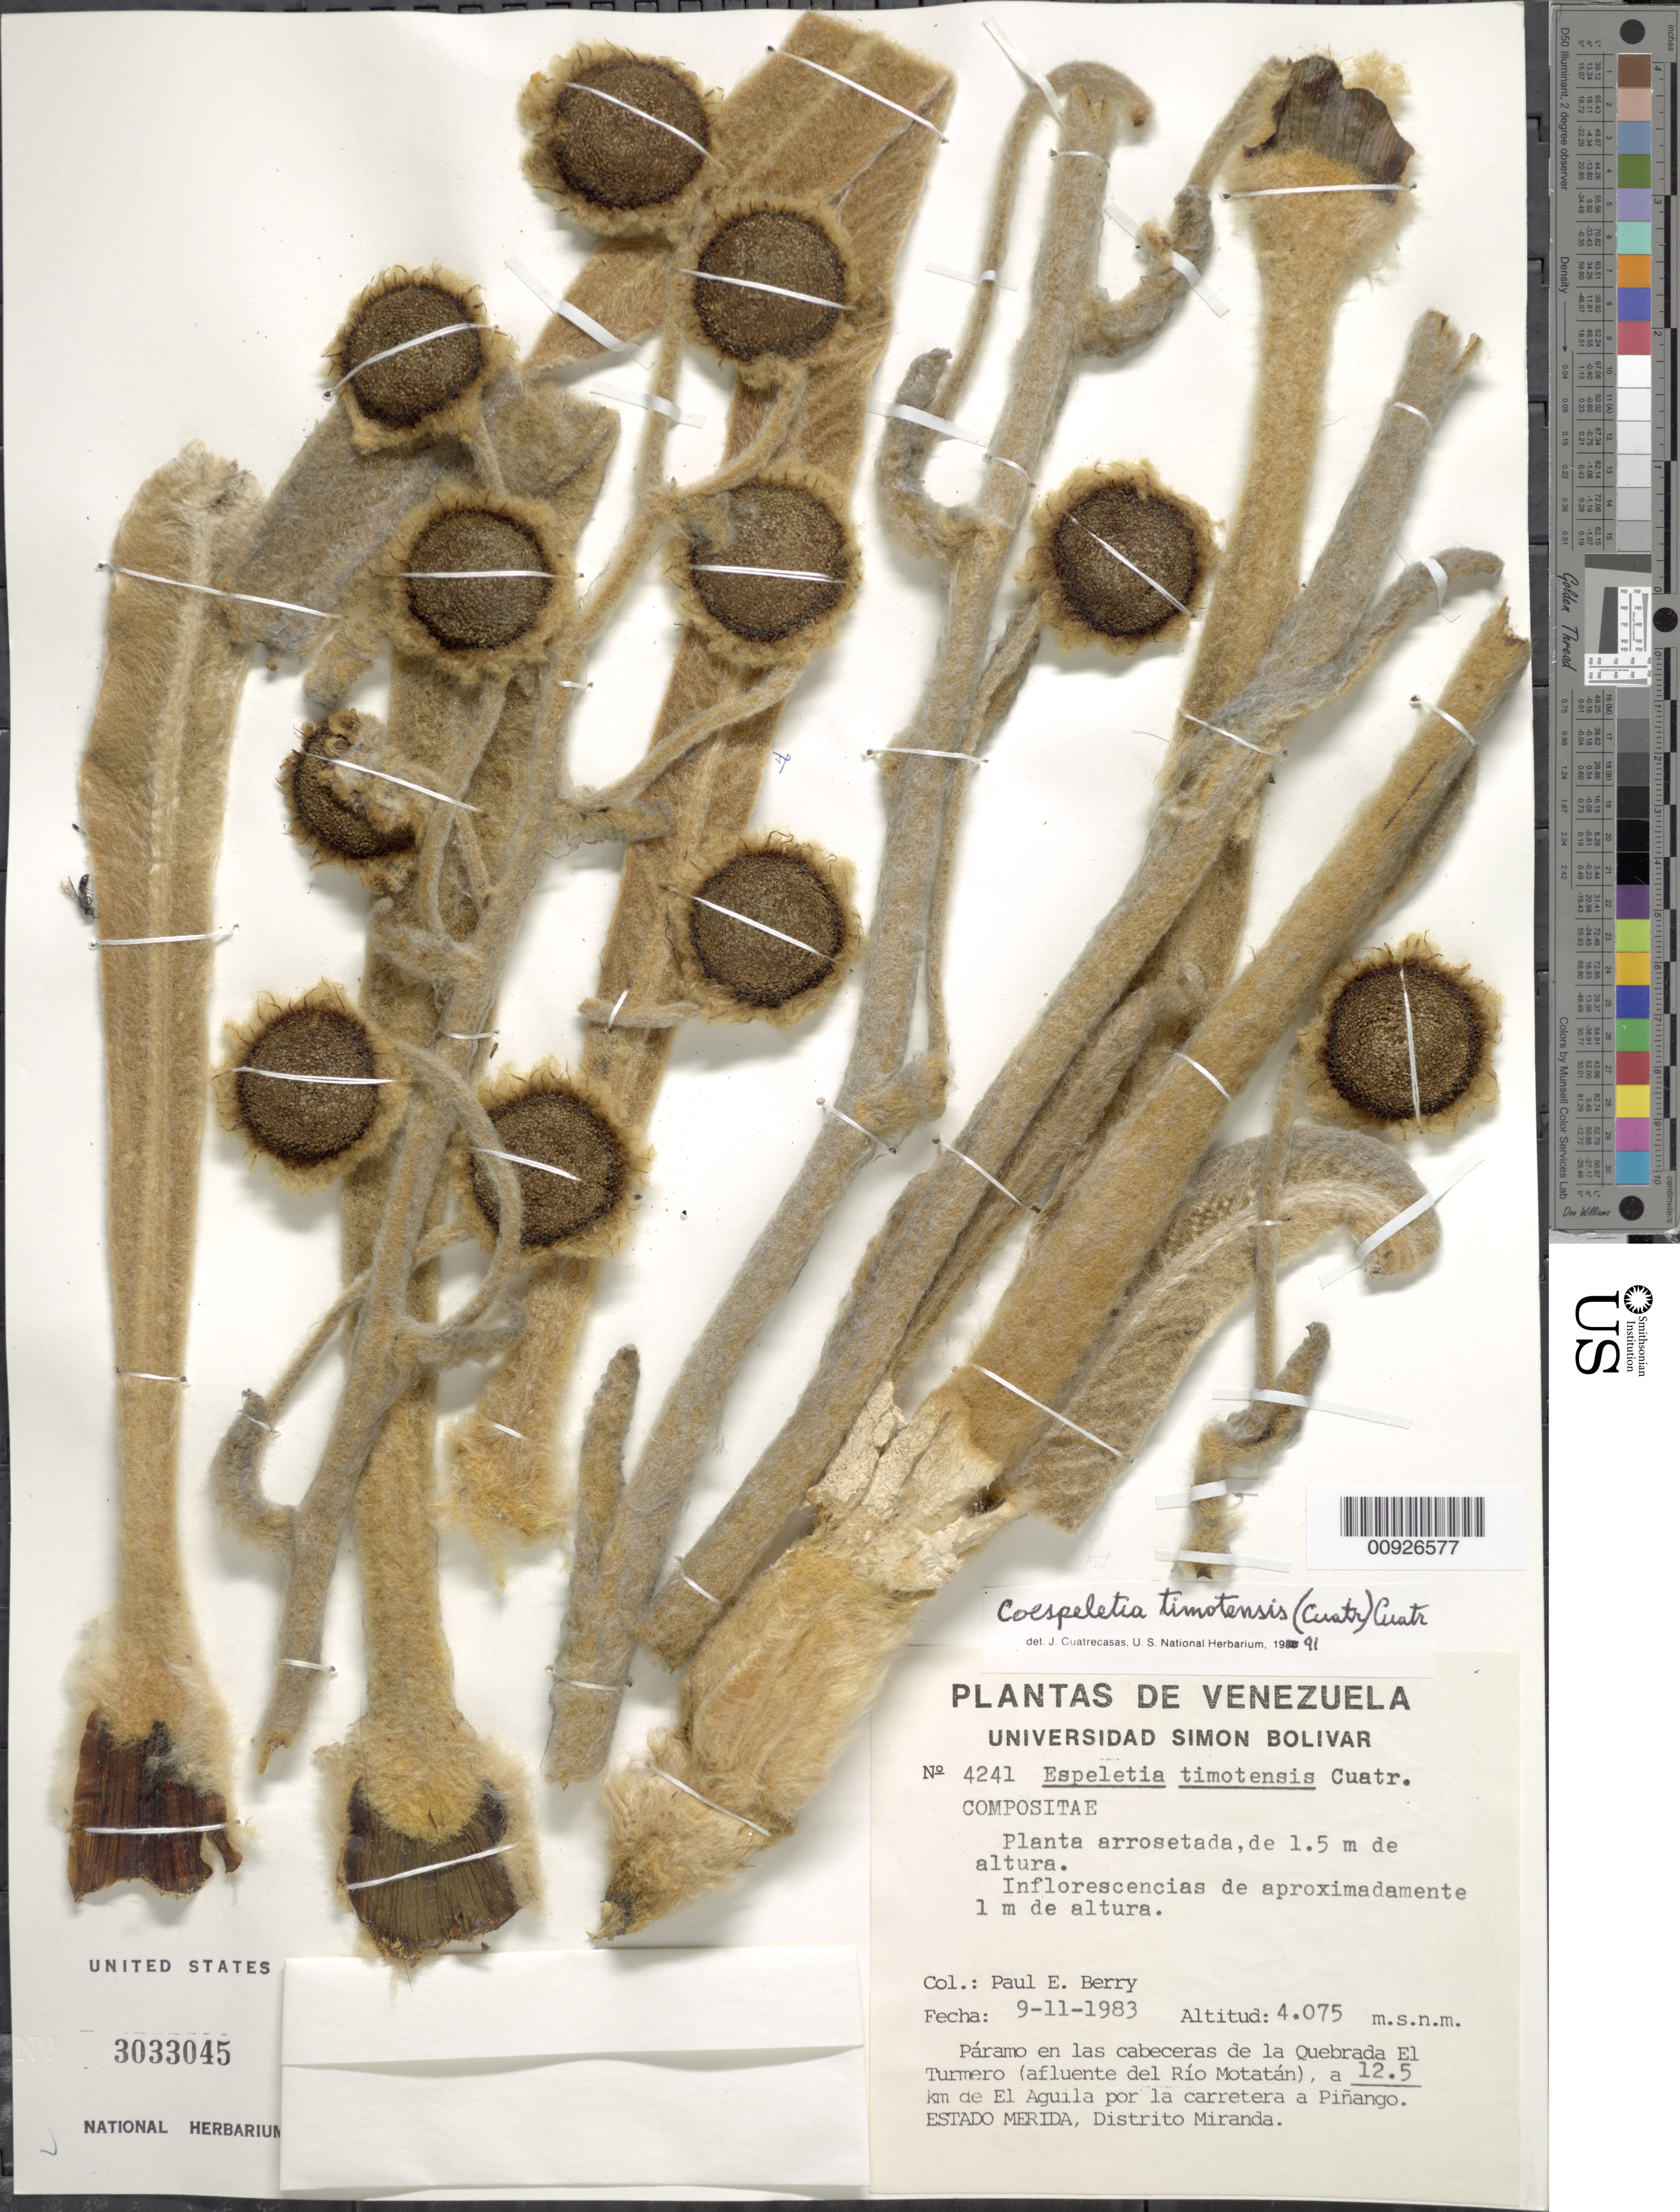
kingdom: Plantae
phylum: Tracheophyta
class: Magnoliopsida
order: Asterales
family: Asteraceae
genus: Coespeletia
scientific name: Coespeletia timotensis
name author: (Cuatrec.) Cuatrec.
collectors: P. E. Berry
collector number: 4241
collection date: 1983-11-09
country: Venezuela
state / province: Mérida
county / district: Miranda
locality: Páramo en las cabeceras de la Quebrada el Turmero (afluente del Río Motatán), a 12.5 km de El Aguila por la carretera a Piñango. Cerca de la frontera entre Mérida y Bolivar.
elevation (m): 4075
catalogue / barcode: US 3033045